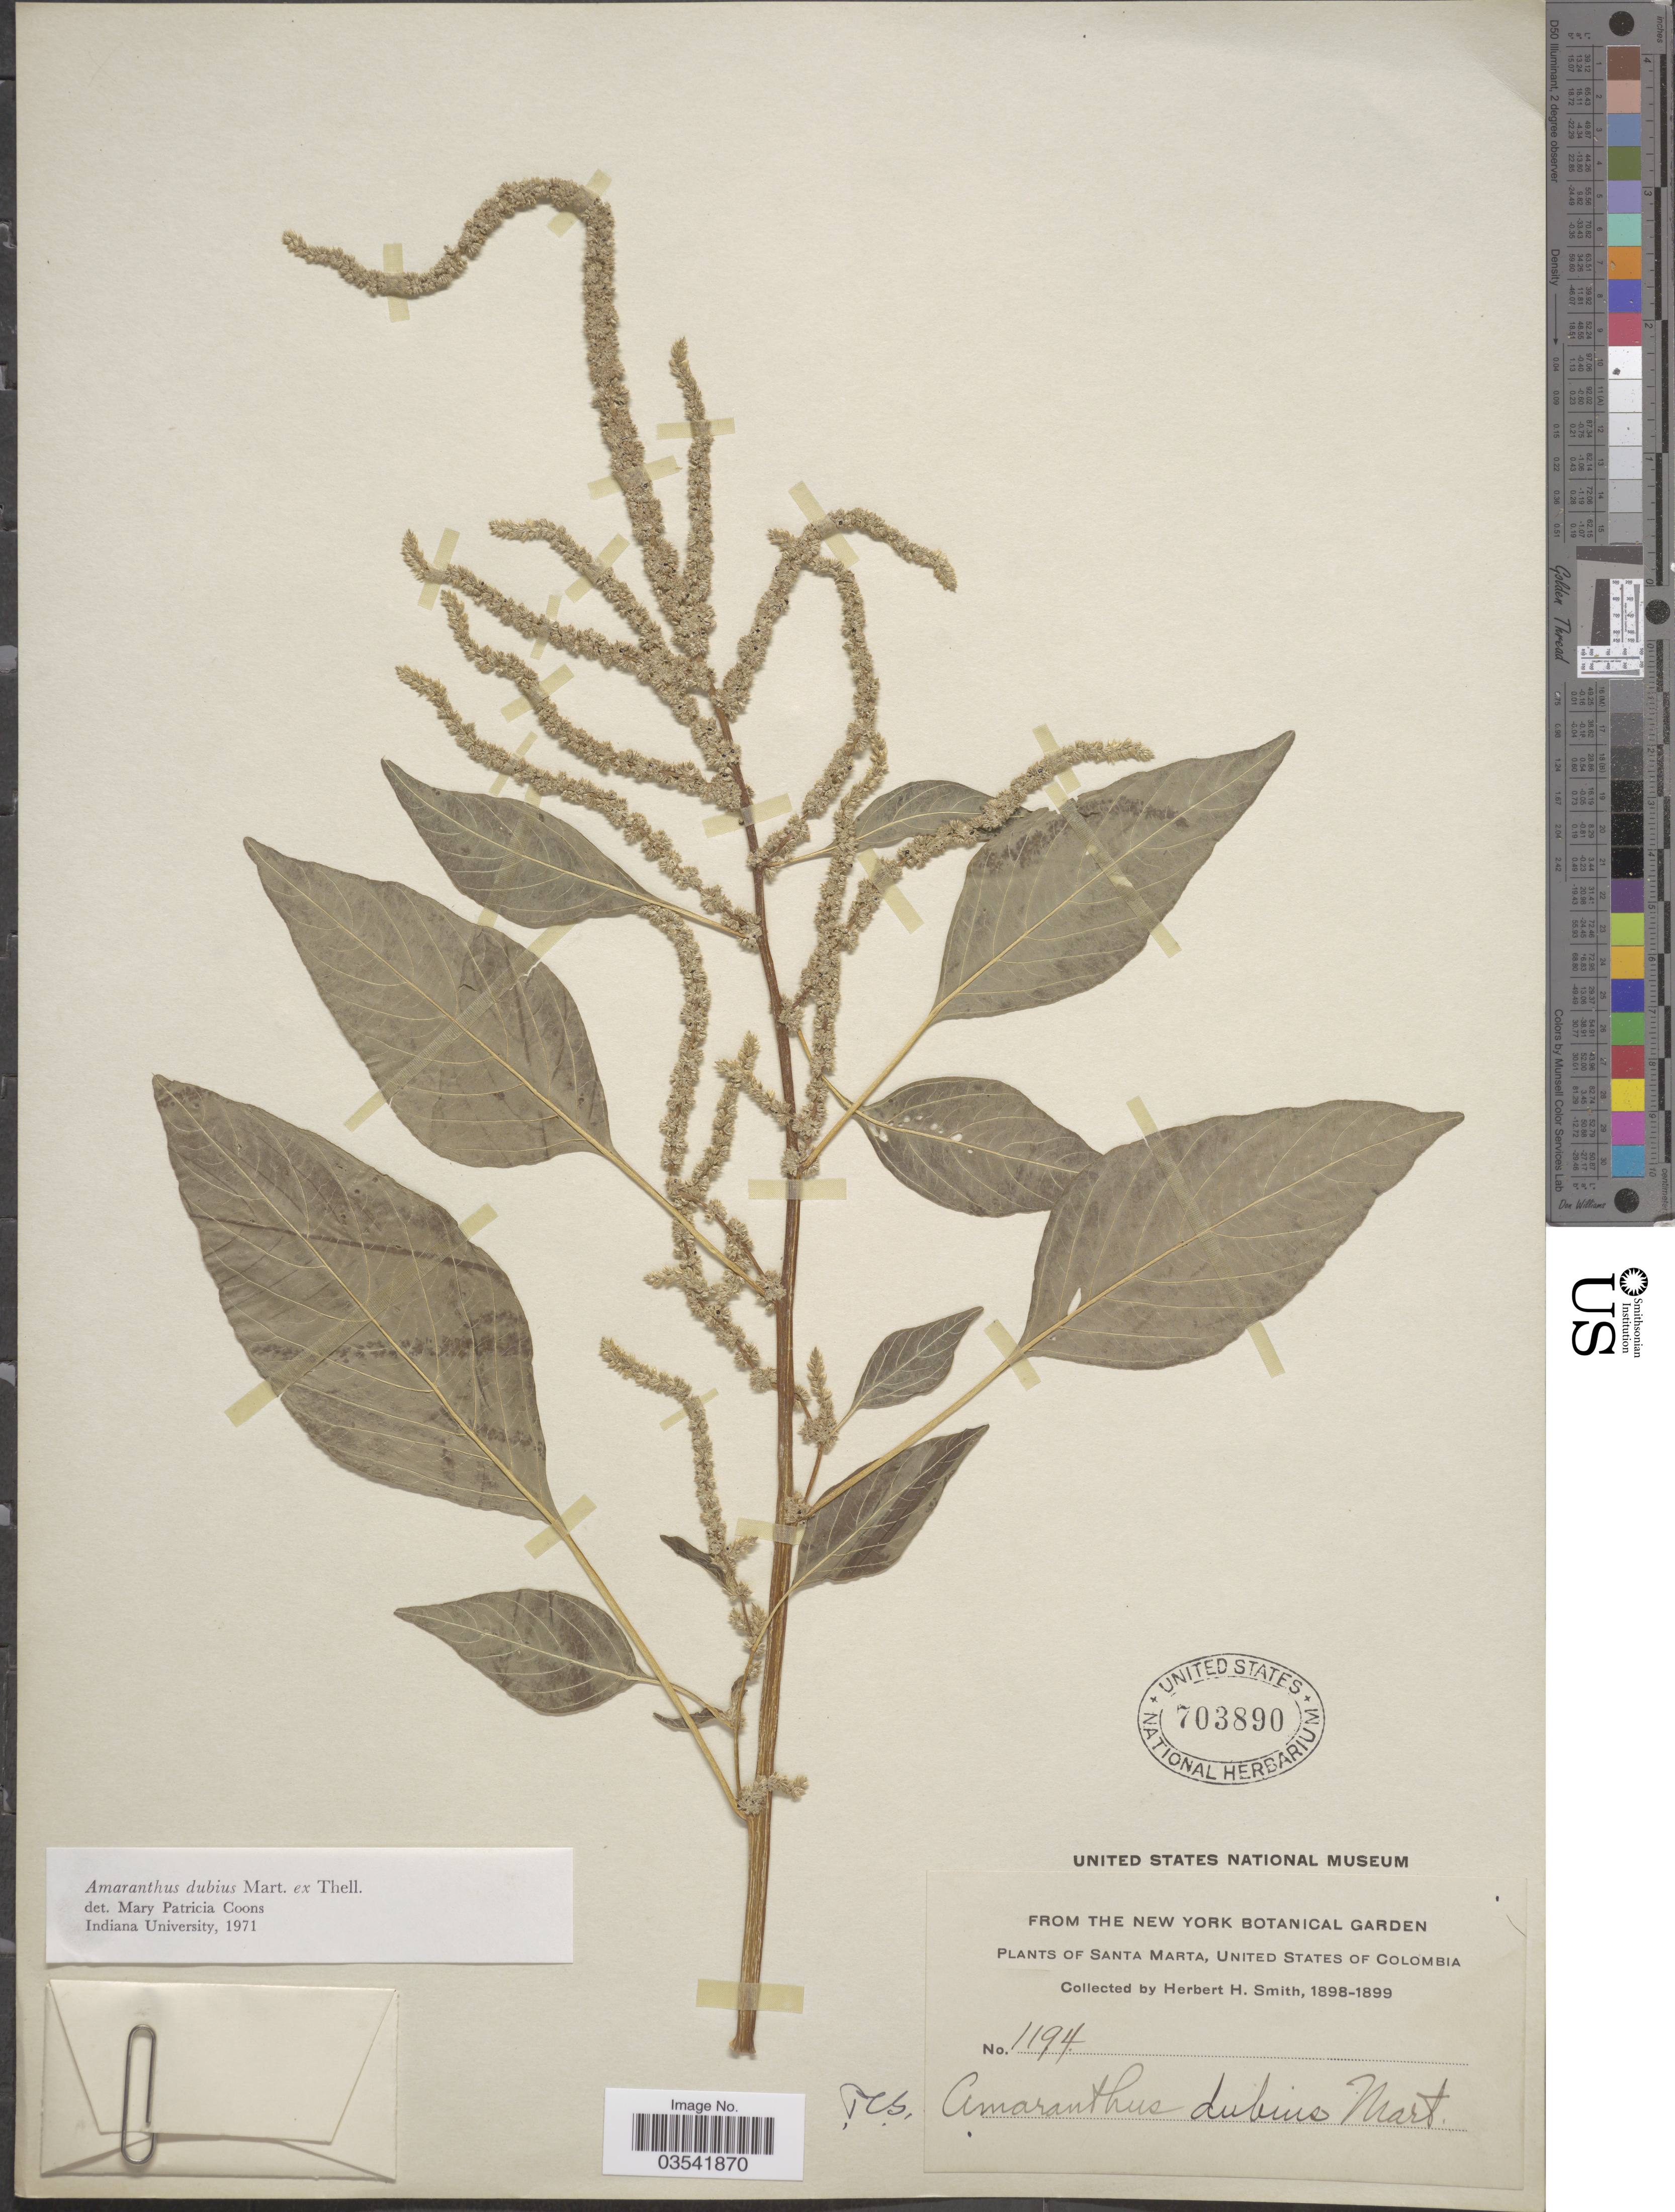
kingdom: Plantae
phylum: Tracheophyta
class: Magnoliopsida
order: Caryophyllales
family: Amaranthaceae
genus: Amaranthus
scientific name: Amaranthus dubius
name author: Mart. ex Thell.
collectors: Herbert H. Smith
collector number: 1194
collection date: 1898/1899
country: Colombia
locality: Santa Marta, United States of Colombia.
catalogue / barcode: US 703890